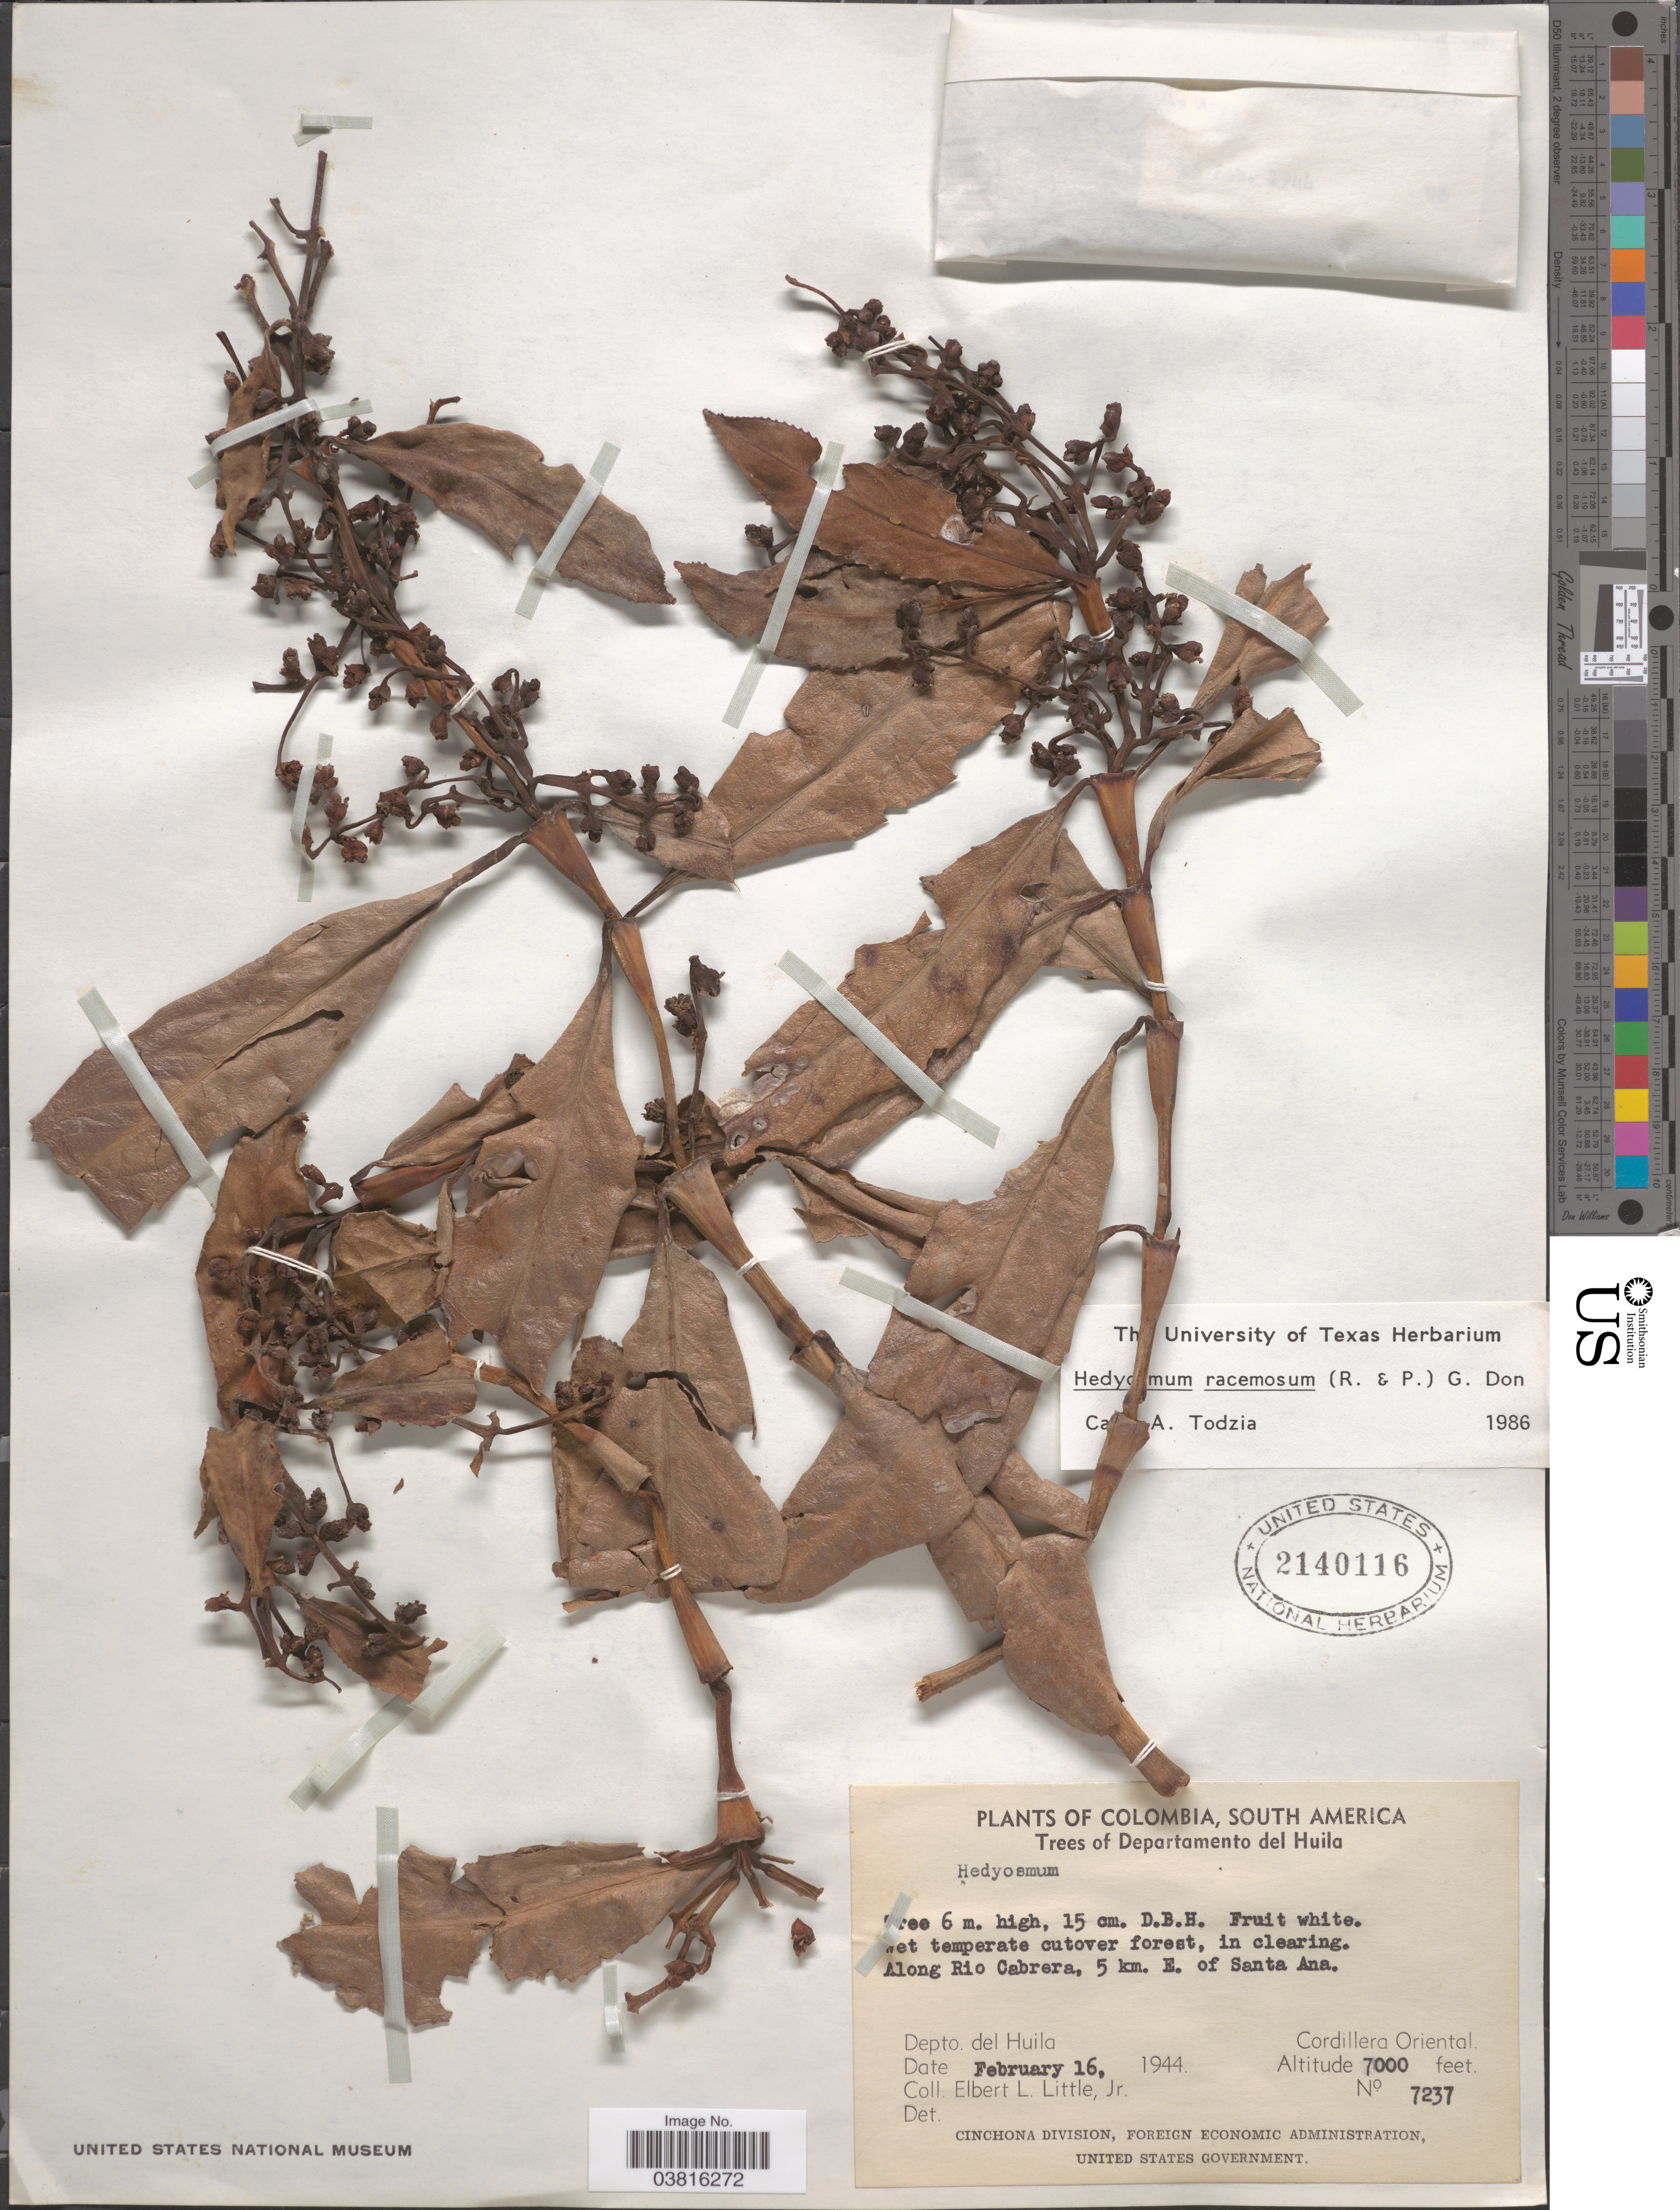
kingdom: Plantae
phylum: Tracheophyta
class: Magnoliopsida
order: Chloranthales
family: Chloranthaceae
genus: Hedyosmum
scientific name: Hedyosmum racemosum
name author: (Ruiz & Pav.) G. Don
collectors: E. L. Little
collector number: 7237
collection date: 1944-02-16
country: Colombia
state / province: Huila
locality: Along Rio Cabrera, 5 km. E. of Santa Ana. Depto. del Huila. Cordillera Oriental.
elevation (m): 2134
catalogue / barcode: US 2140116